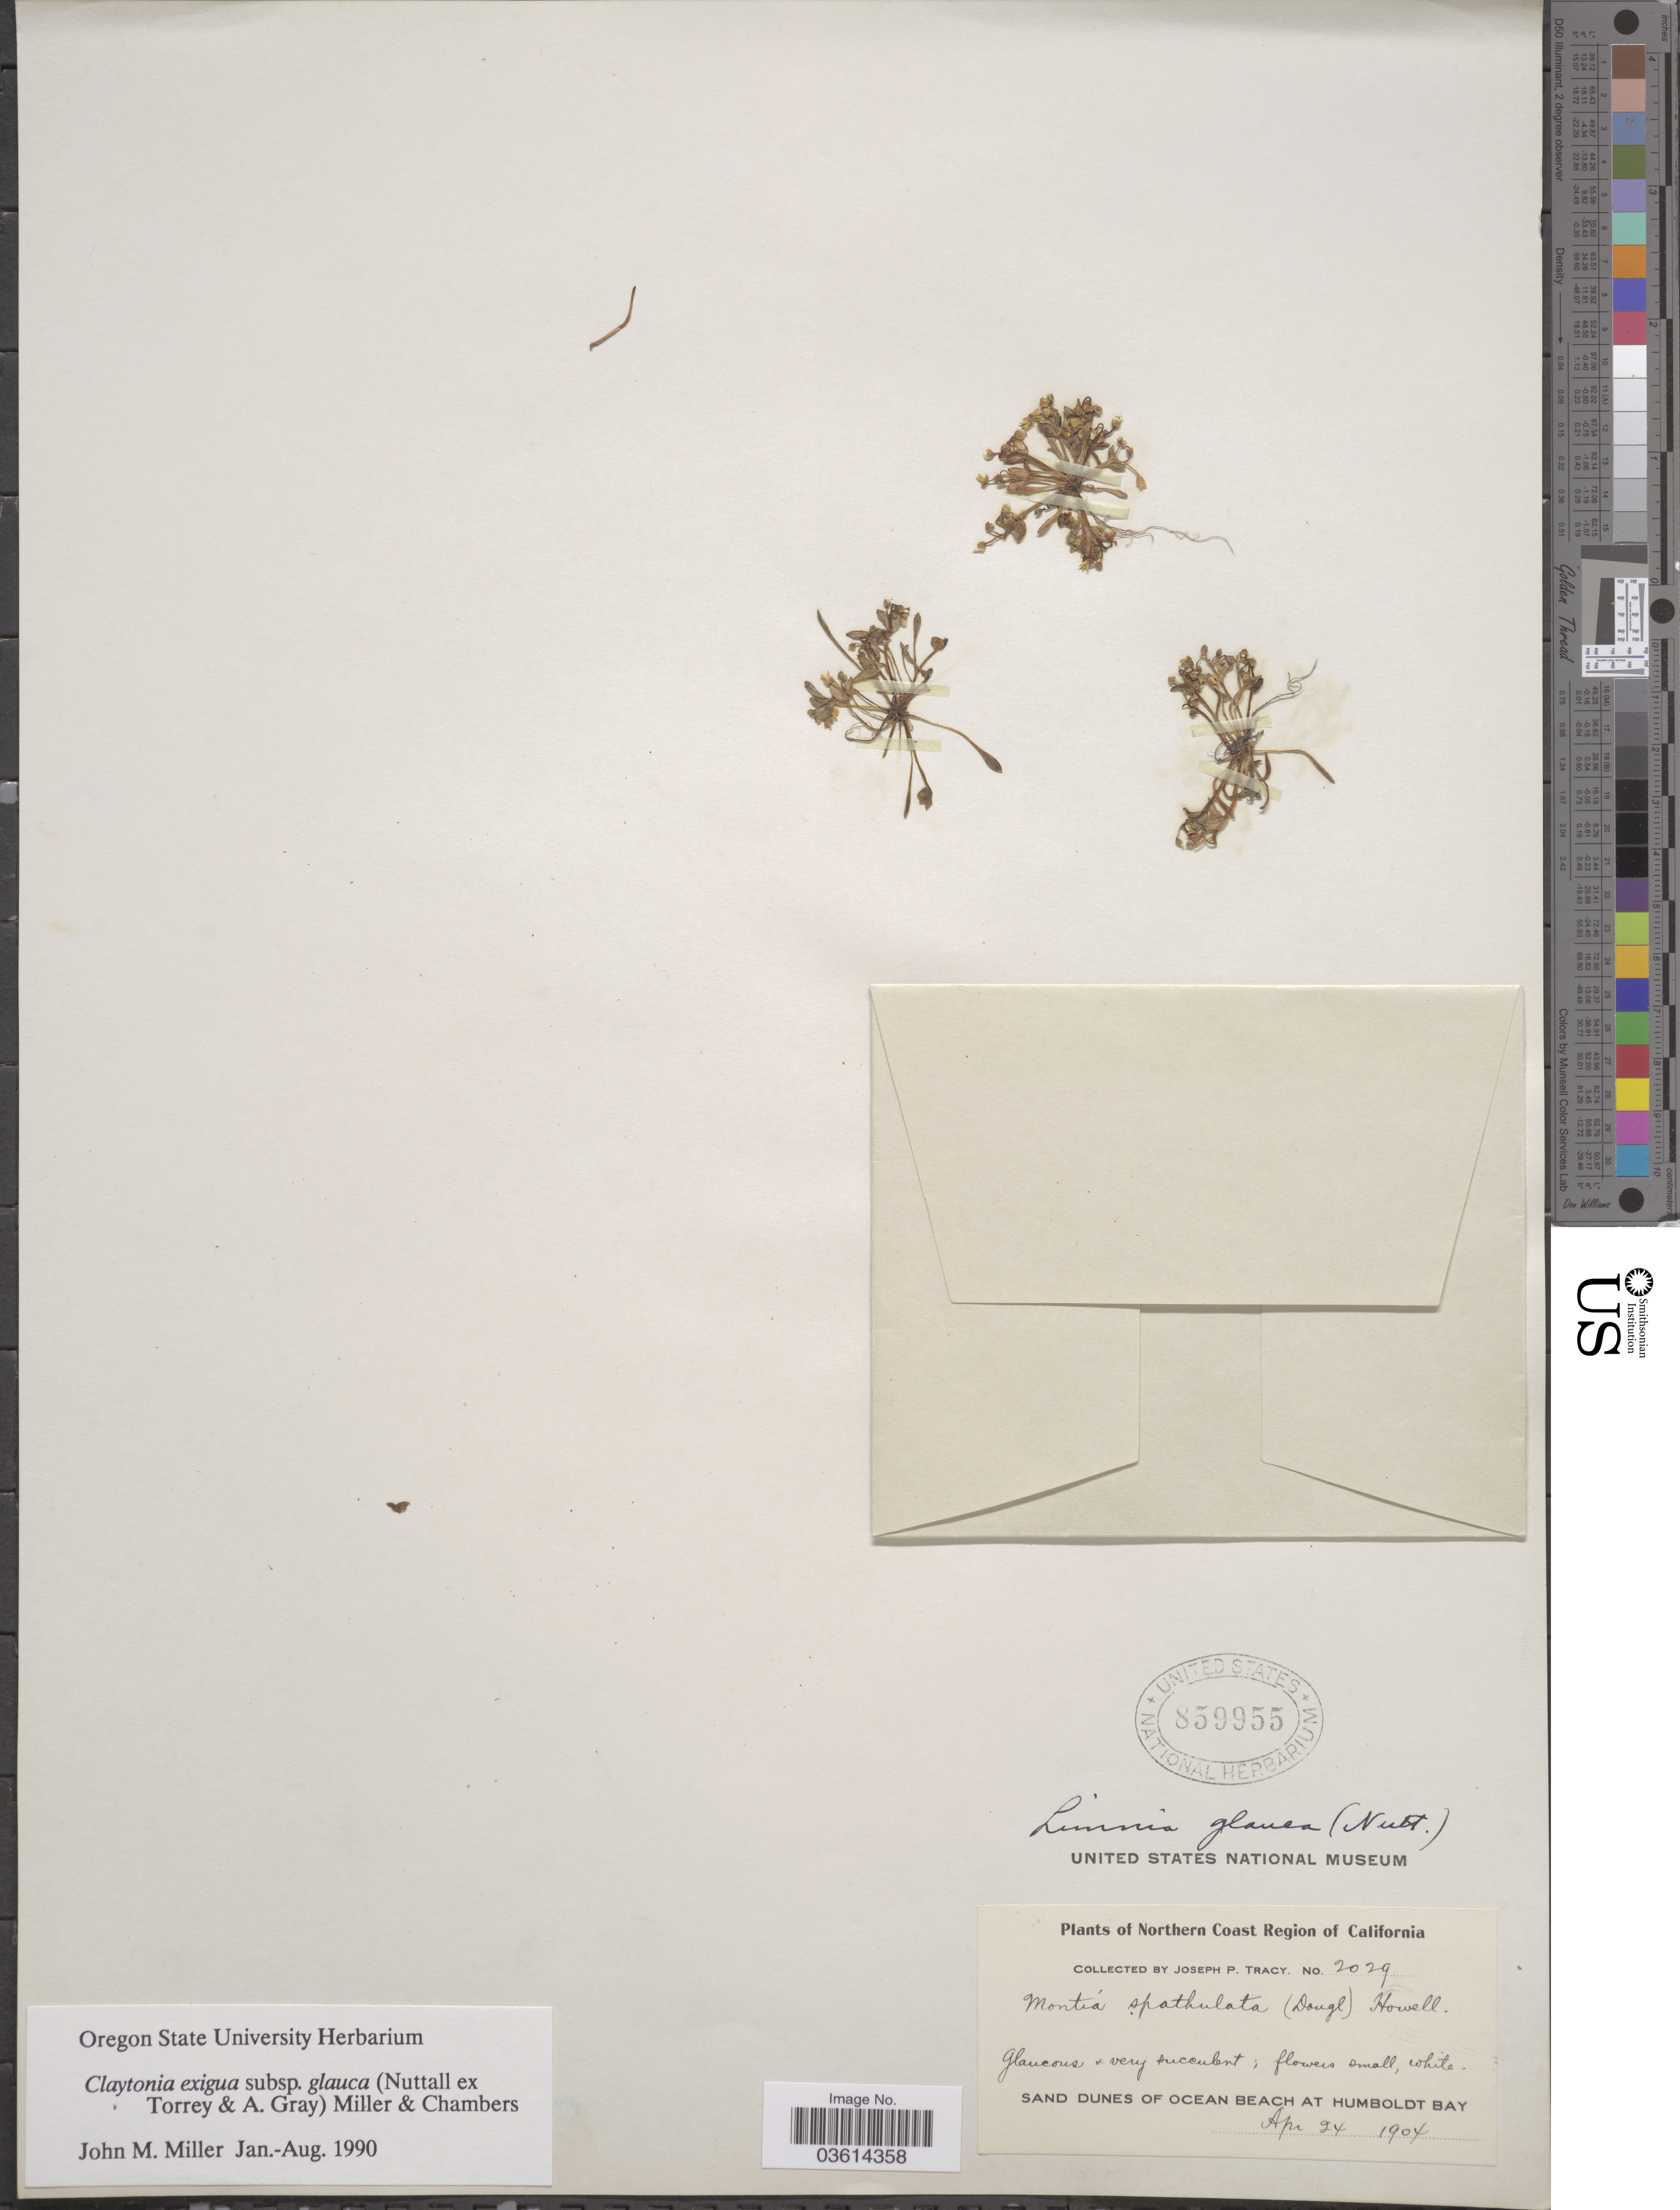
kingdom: Plantae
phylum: Tracheophyta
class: Magnoliopsida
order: Caryophyllales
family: Montiaceae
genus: Claytonia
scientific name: Claytonia exigua subsp. glauca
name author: (Nutt. ex Torr. & A. Gray) Mill. & Ch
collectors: J. Tracy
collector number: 2029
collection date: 1904-04-24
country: United States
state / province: California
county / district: Humboldt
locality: Northern Coast Region. Sand dunes of Ocean Beach at Humboldt County.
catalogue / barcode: US 859955